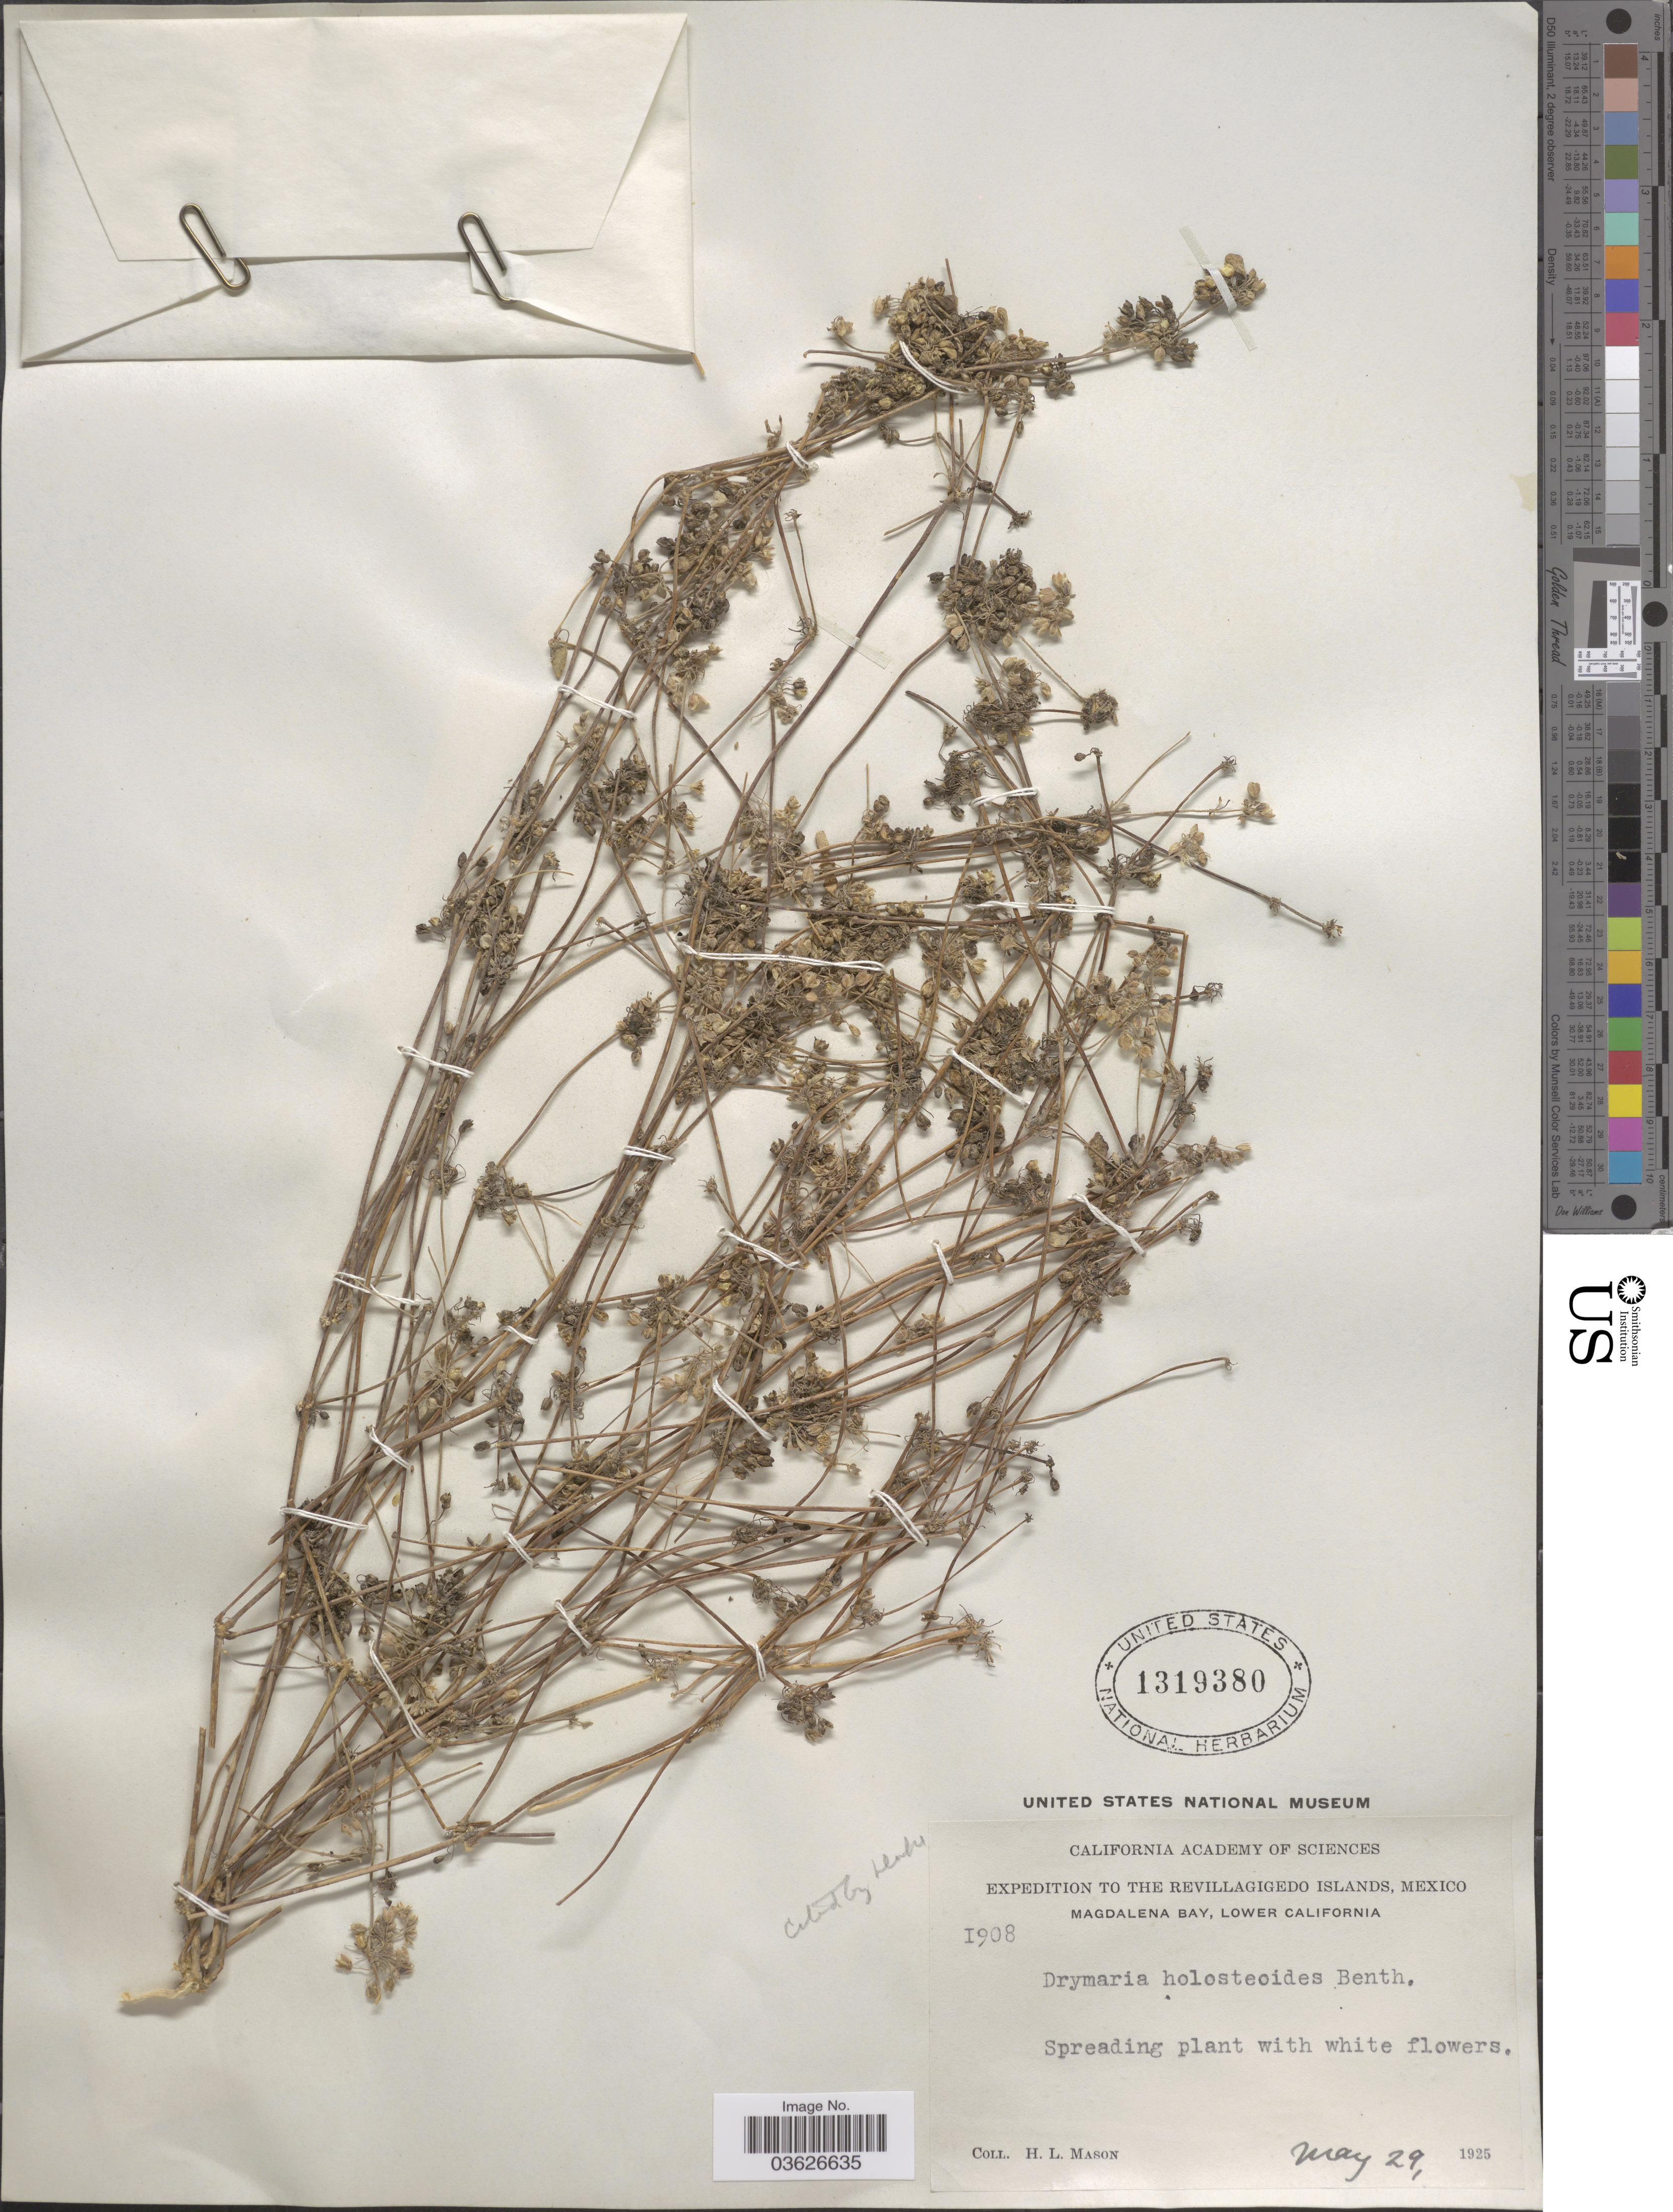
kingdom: Plantae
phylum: Tracheophyta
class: Magnoliopsida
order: Caryophyllales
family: Caryophyllaceae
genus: Drymaria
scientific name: Drymaria holosteoides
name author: Benth.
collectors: H. L. Mason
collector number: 1908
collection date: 1925-05-29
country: Mexico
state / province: Baja California Norte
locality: Revillagigedo Islands. Magdalena Bay, Lower California.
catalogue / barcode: US 1319380